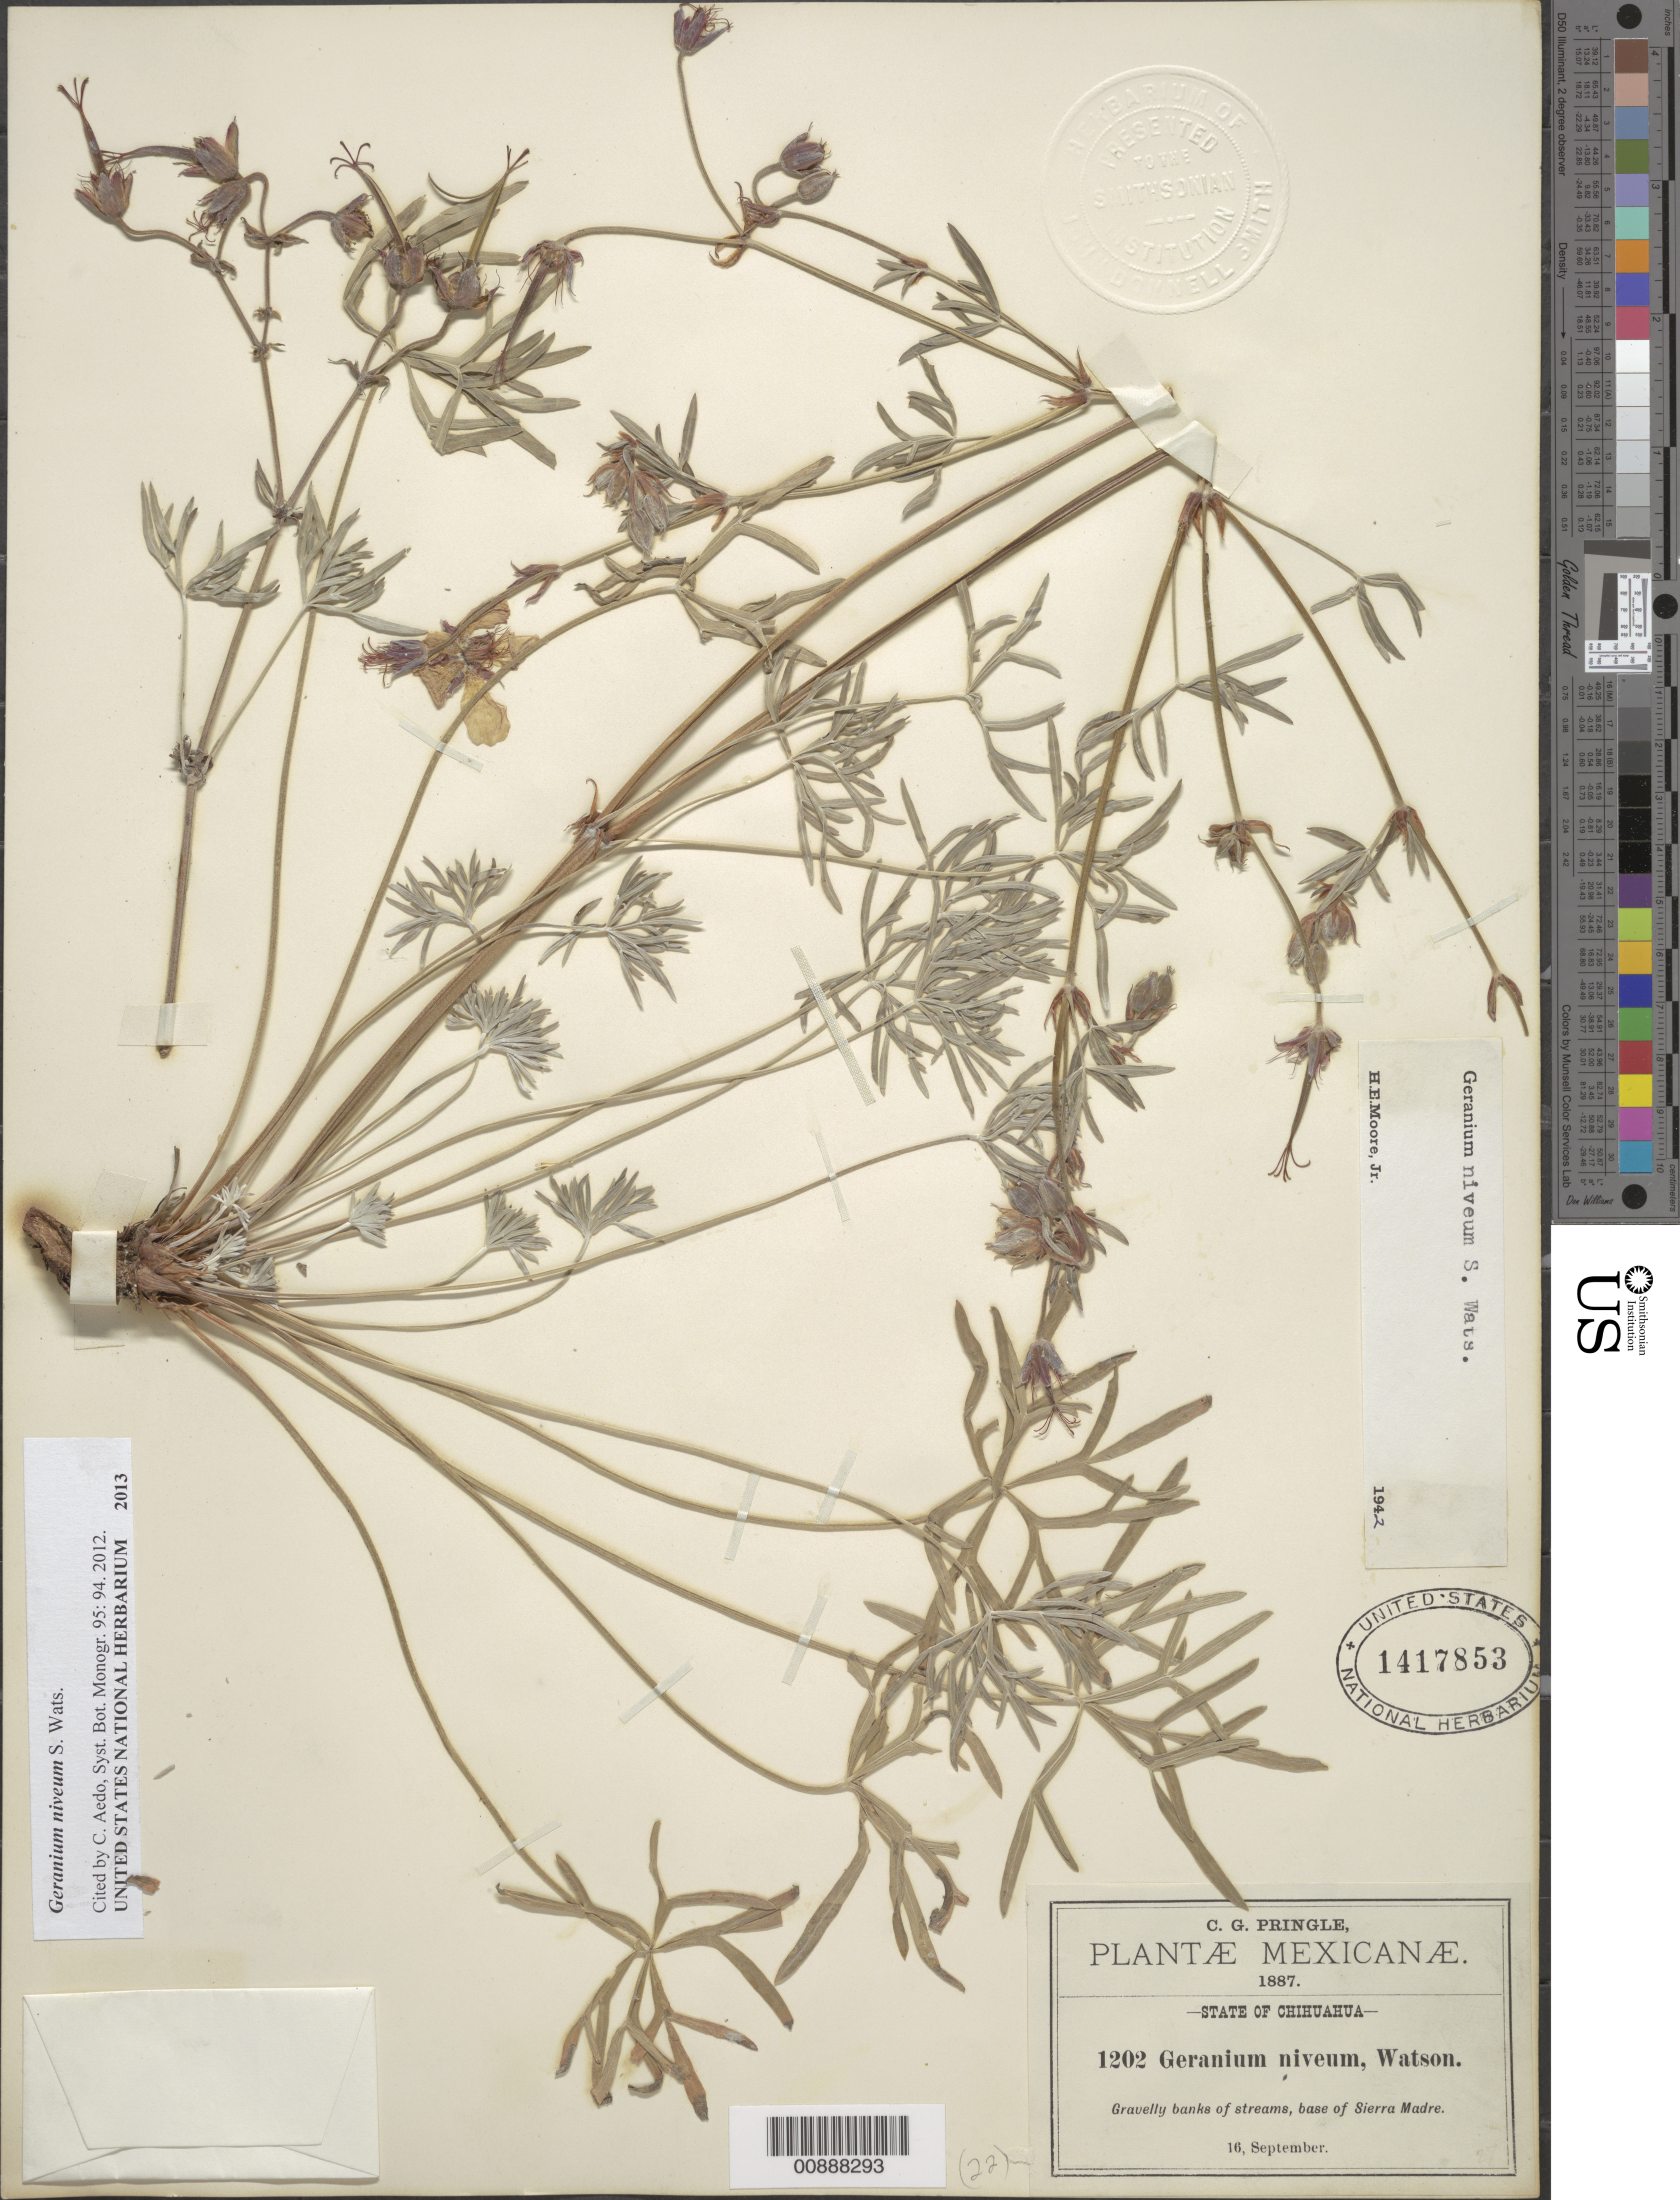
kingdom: Plantae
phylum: Tracheophyta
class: Magnoliopsida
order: Geraniales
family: Geraniaceae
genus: Geranium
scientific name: Geranium niveum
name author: S. Watson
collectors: C. G. Pringle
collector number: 1202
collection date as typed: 16 Sep 1887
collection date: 1887-09-16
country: Mexico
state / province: Chihuahua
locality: Base of Sierra Madre, Chihuahua.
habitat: Gravelly banks of streams.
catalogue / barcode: US 1417853